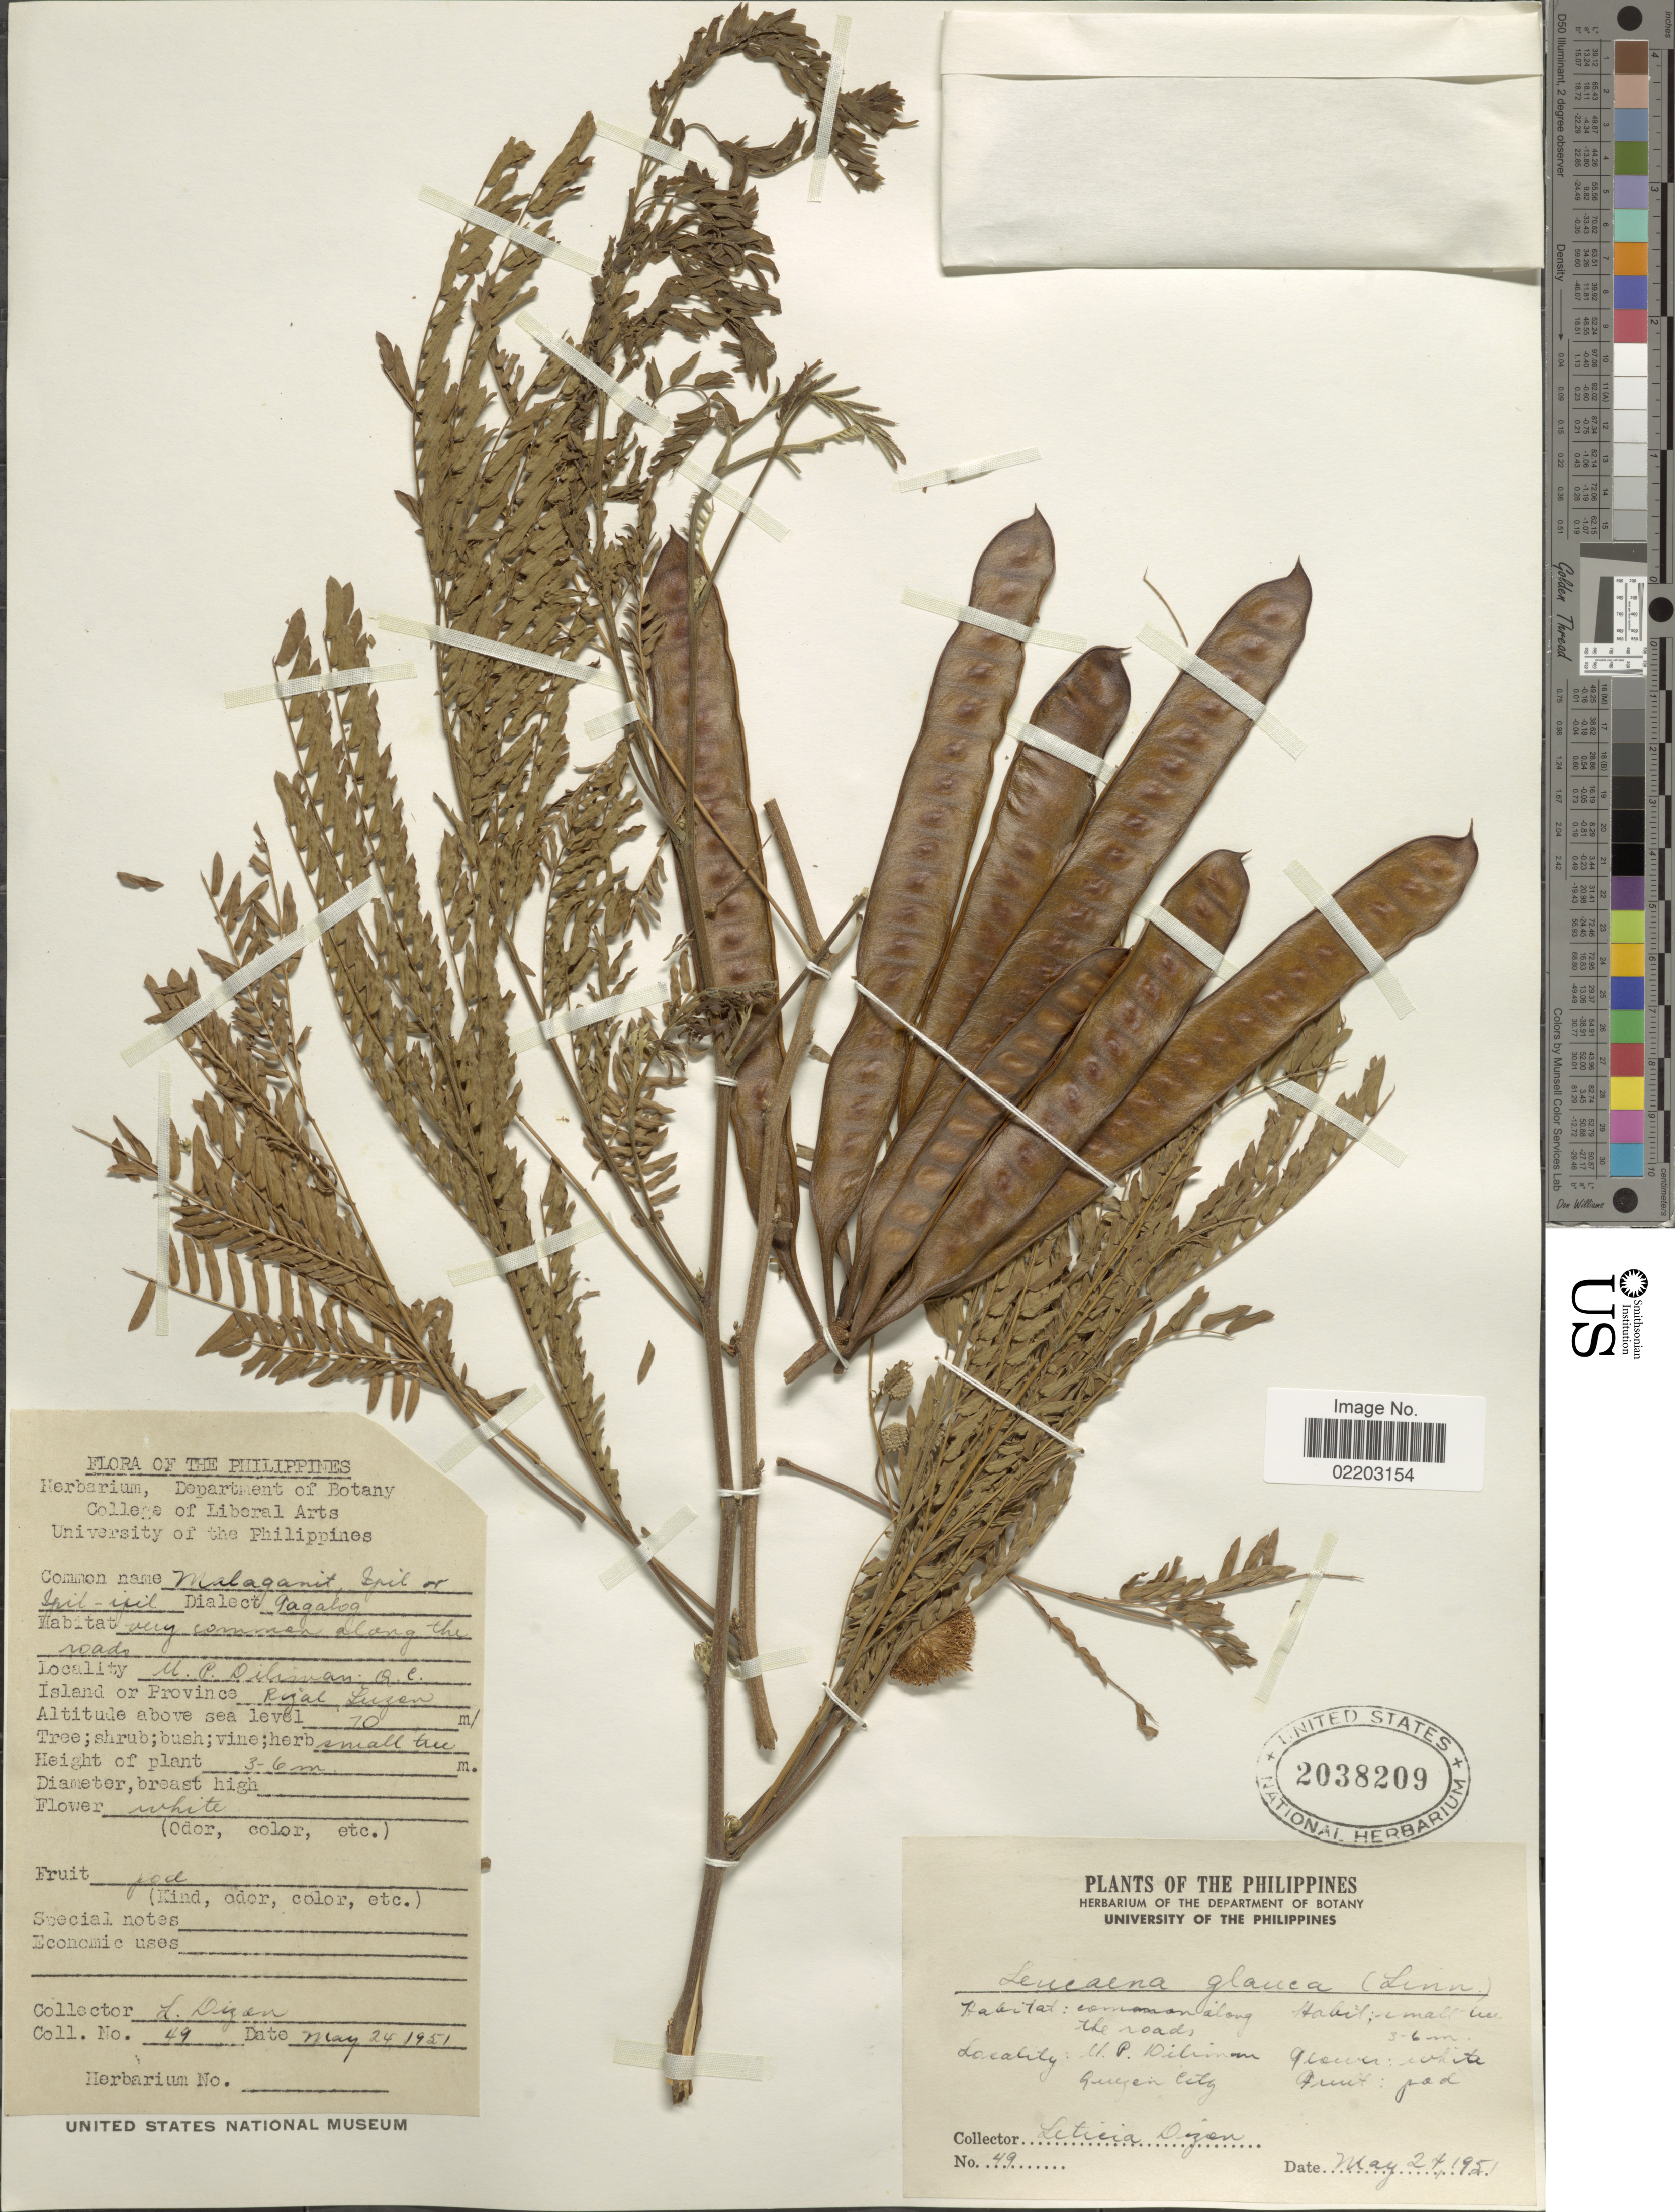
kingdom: Plantae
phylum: Tracheophyta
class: Magnoliopsida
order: Fabales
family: Fabaceae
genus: Leucaena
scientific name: Leucaena glauca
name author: (L.) Benth.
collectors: L. Dizen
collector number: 49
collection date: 1951-05-24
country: Philippines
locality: Very common along the roads, U.P. Diliman Q. E. Island or province Rizal, Luzon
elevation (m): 10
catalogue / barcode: US 2038209